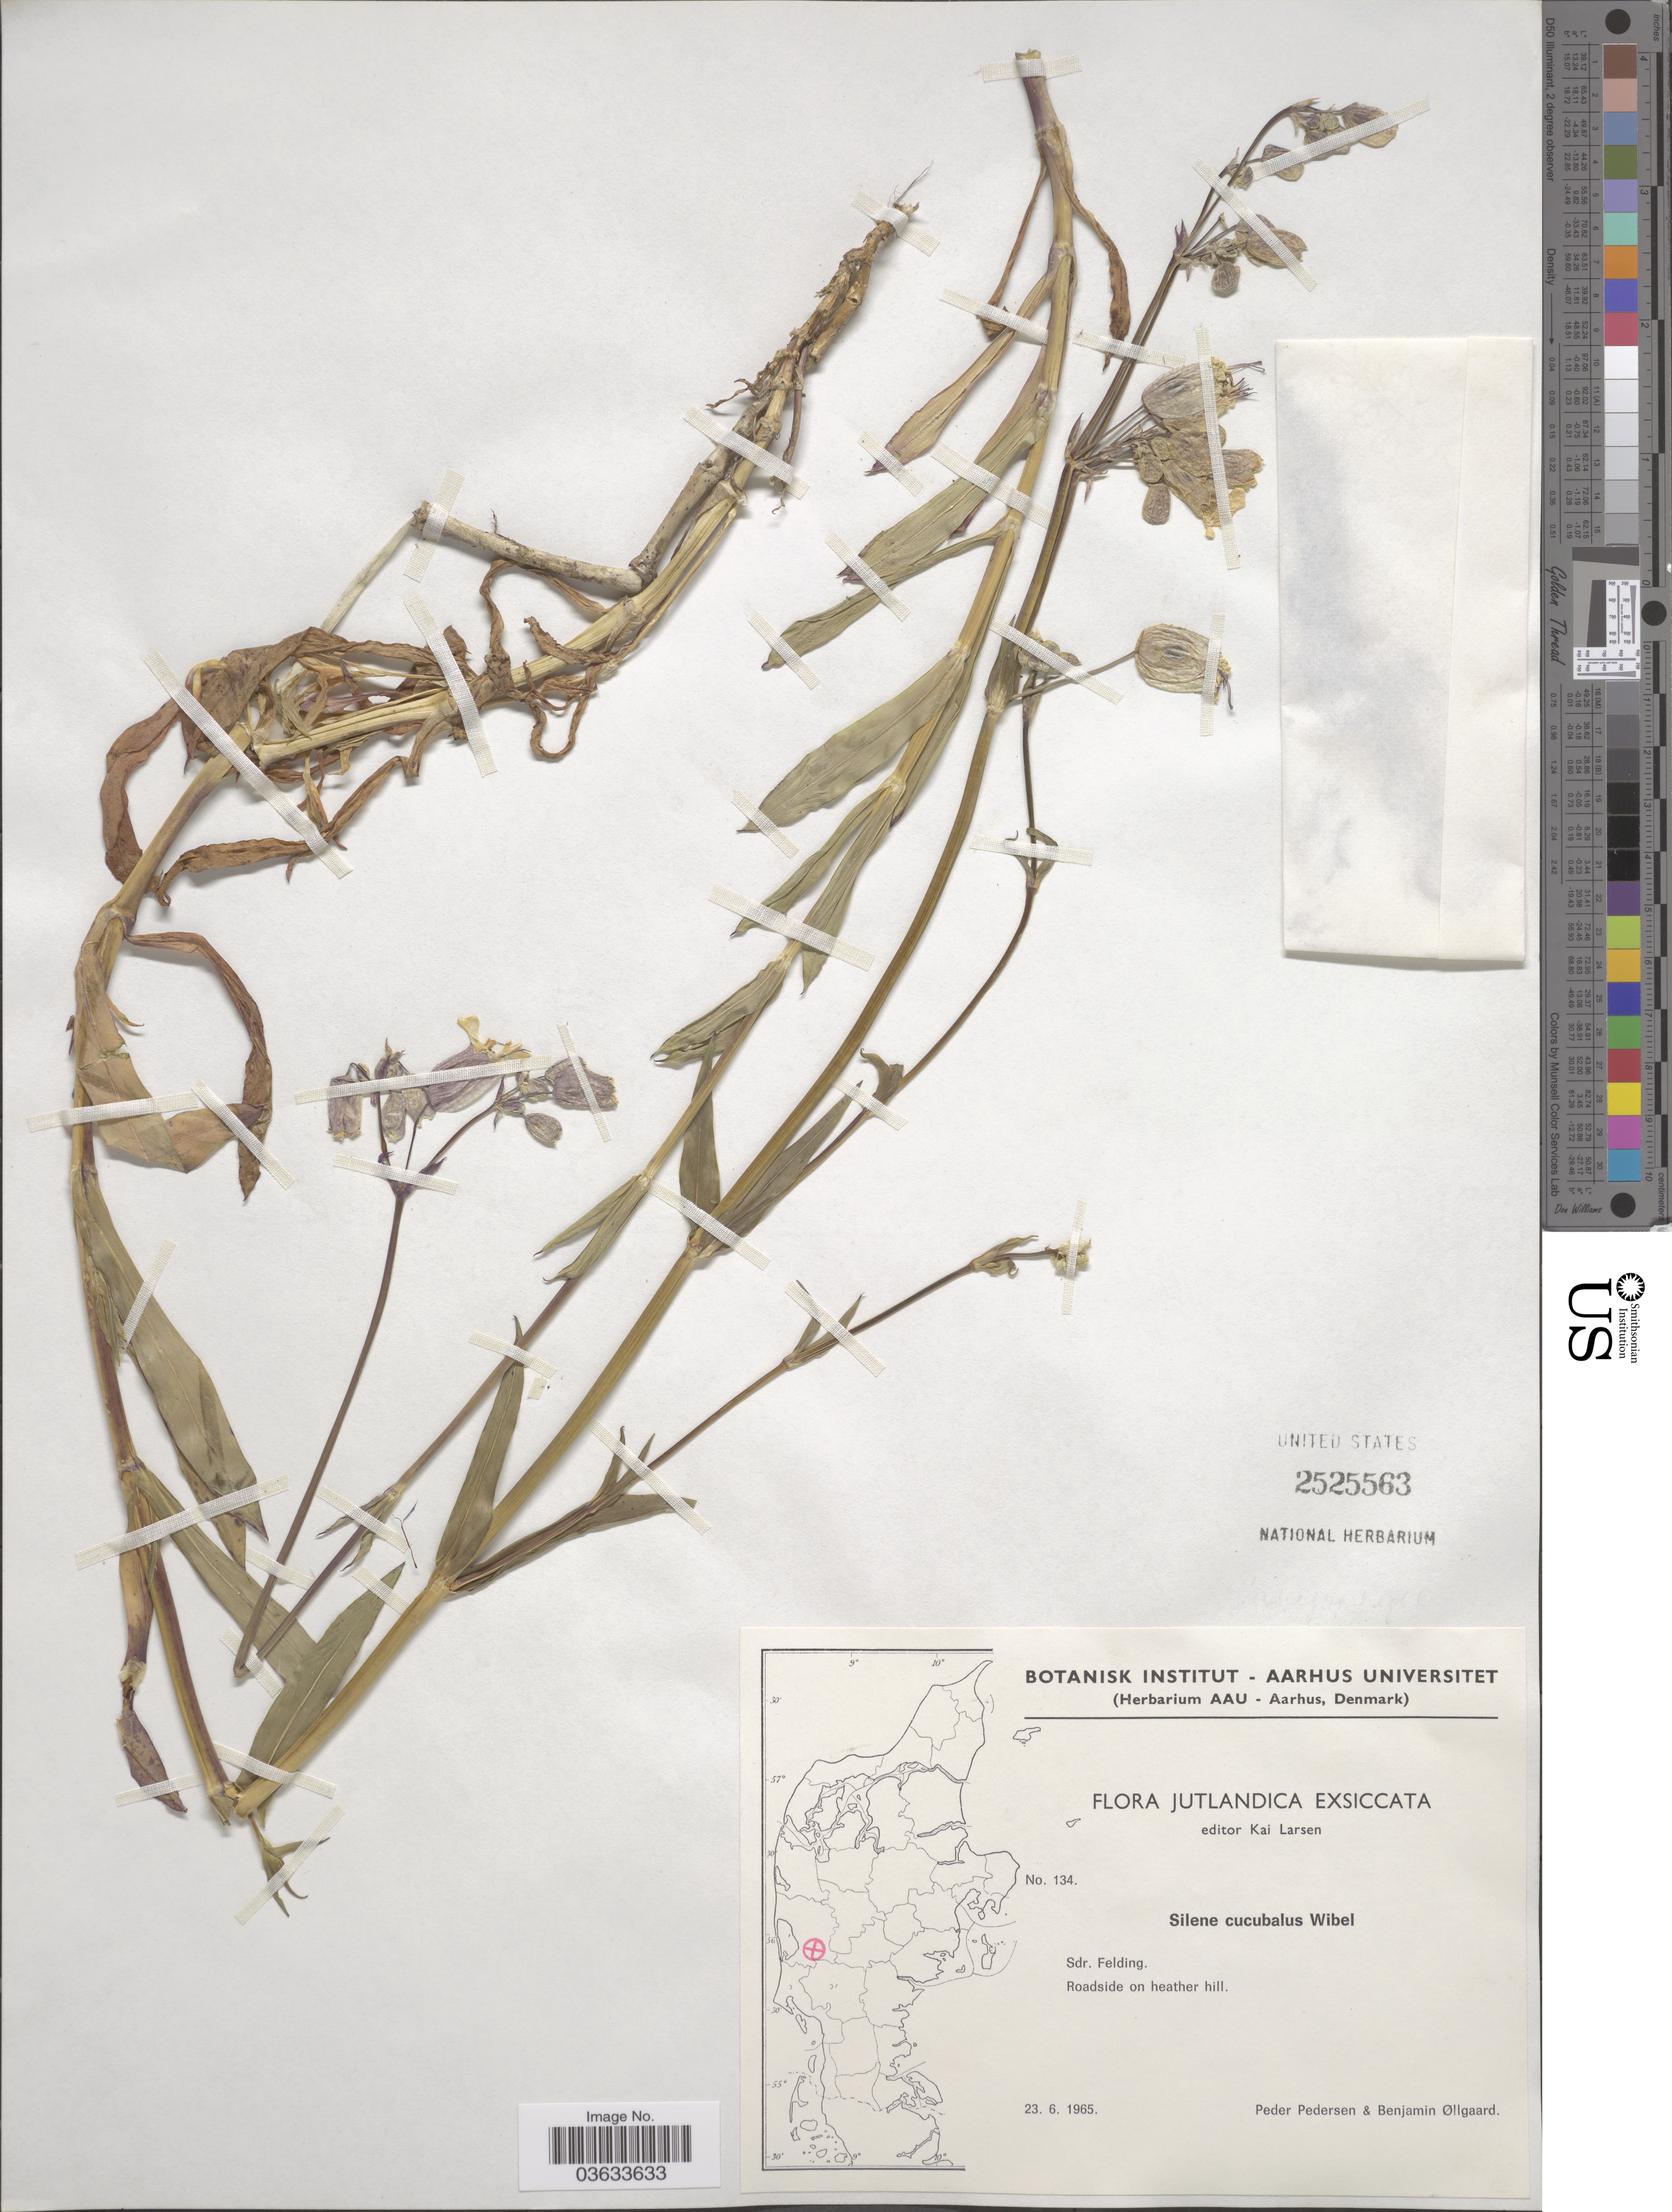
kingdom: Plantae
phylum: Tracheophyta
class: Magnoliopsida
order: Caryophyllales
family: Caryophyllaceae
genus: Silene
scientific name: Silene vulgaris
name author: (Moench) Garcke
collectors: P. Pedersen & B. Øllgaard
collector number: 134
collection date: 1965-06-23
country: Denmark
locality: Jutlandica. Sdr. Felding. Roadside on heather hill.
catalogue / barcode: US 2525563